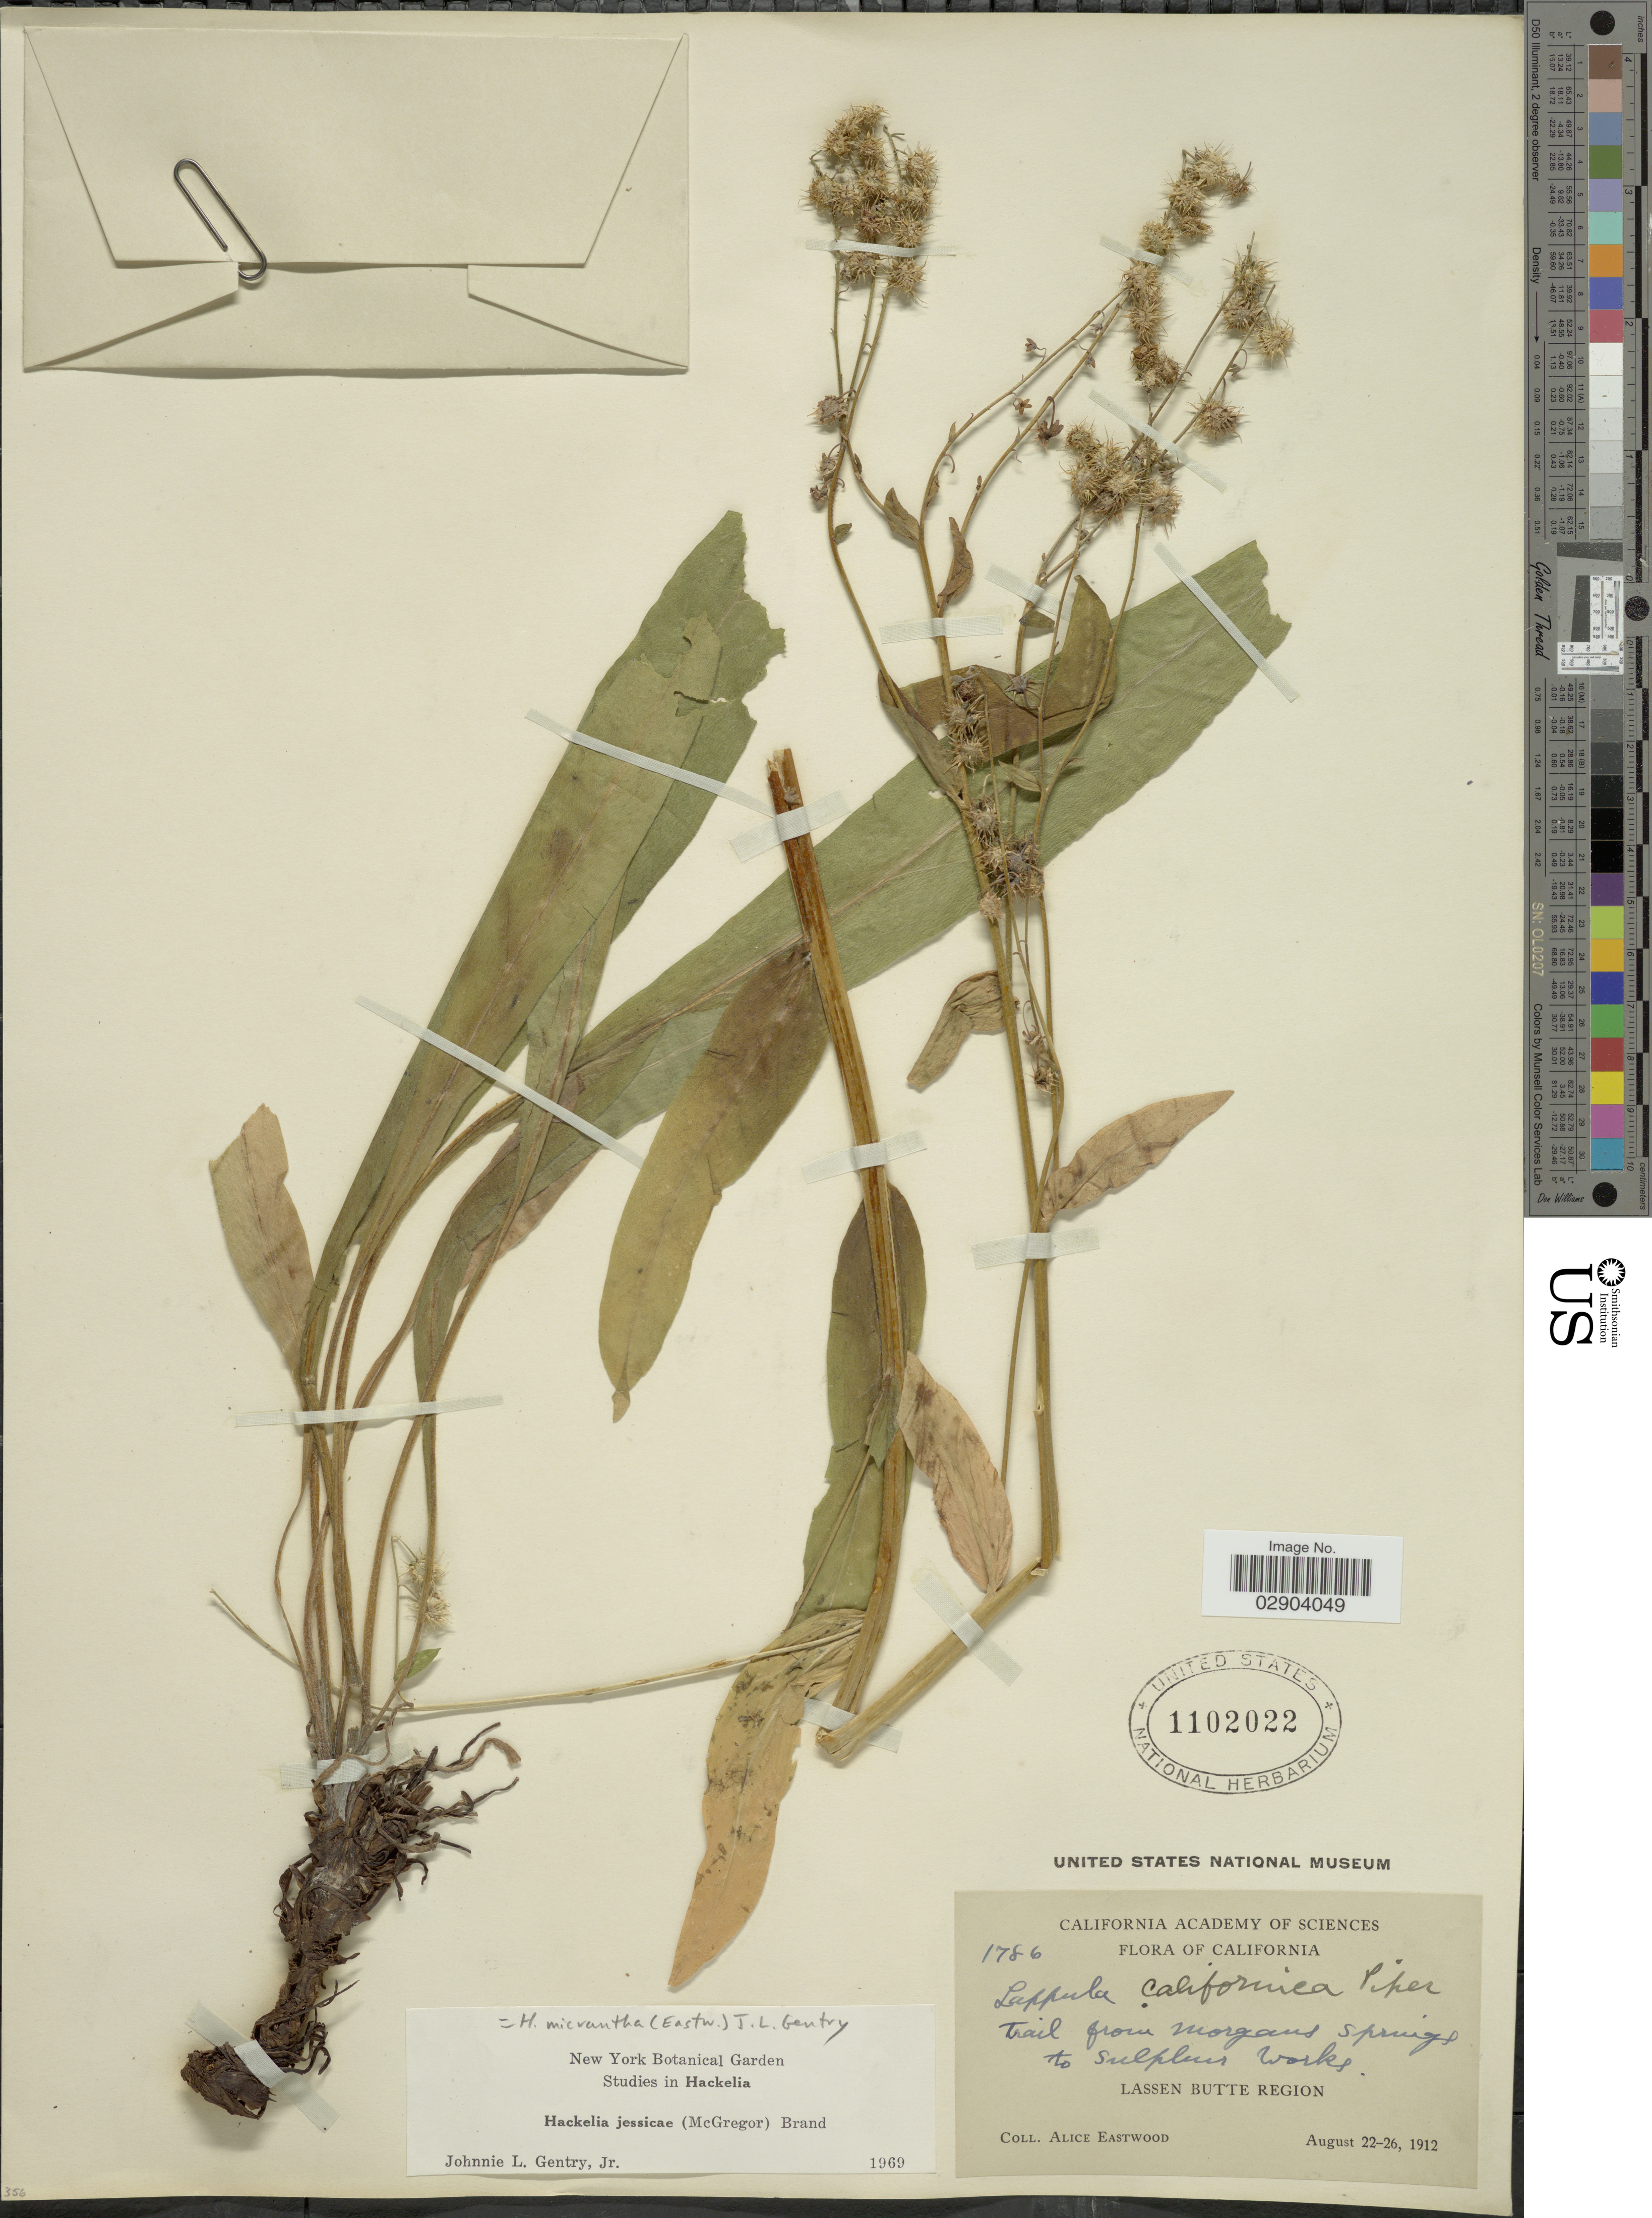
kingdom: Plantae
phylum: Tracheophyta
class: Magnoliopsida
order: Boraginales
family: Boraginaceae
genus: Hackelia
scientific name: Hackelia micrantha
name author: (Eastw.) J.L. Gentry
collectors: A. Eastwood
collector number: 1786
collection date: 1912-08-22/1912-08-26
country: United States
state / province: California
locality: Trail from Morgans Springs to Sulphur Works. Lassen Butte Region.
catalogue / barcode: US 1102022